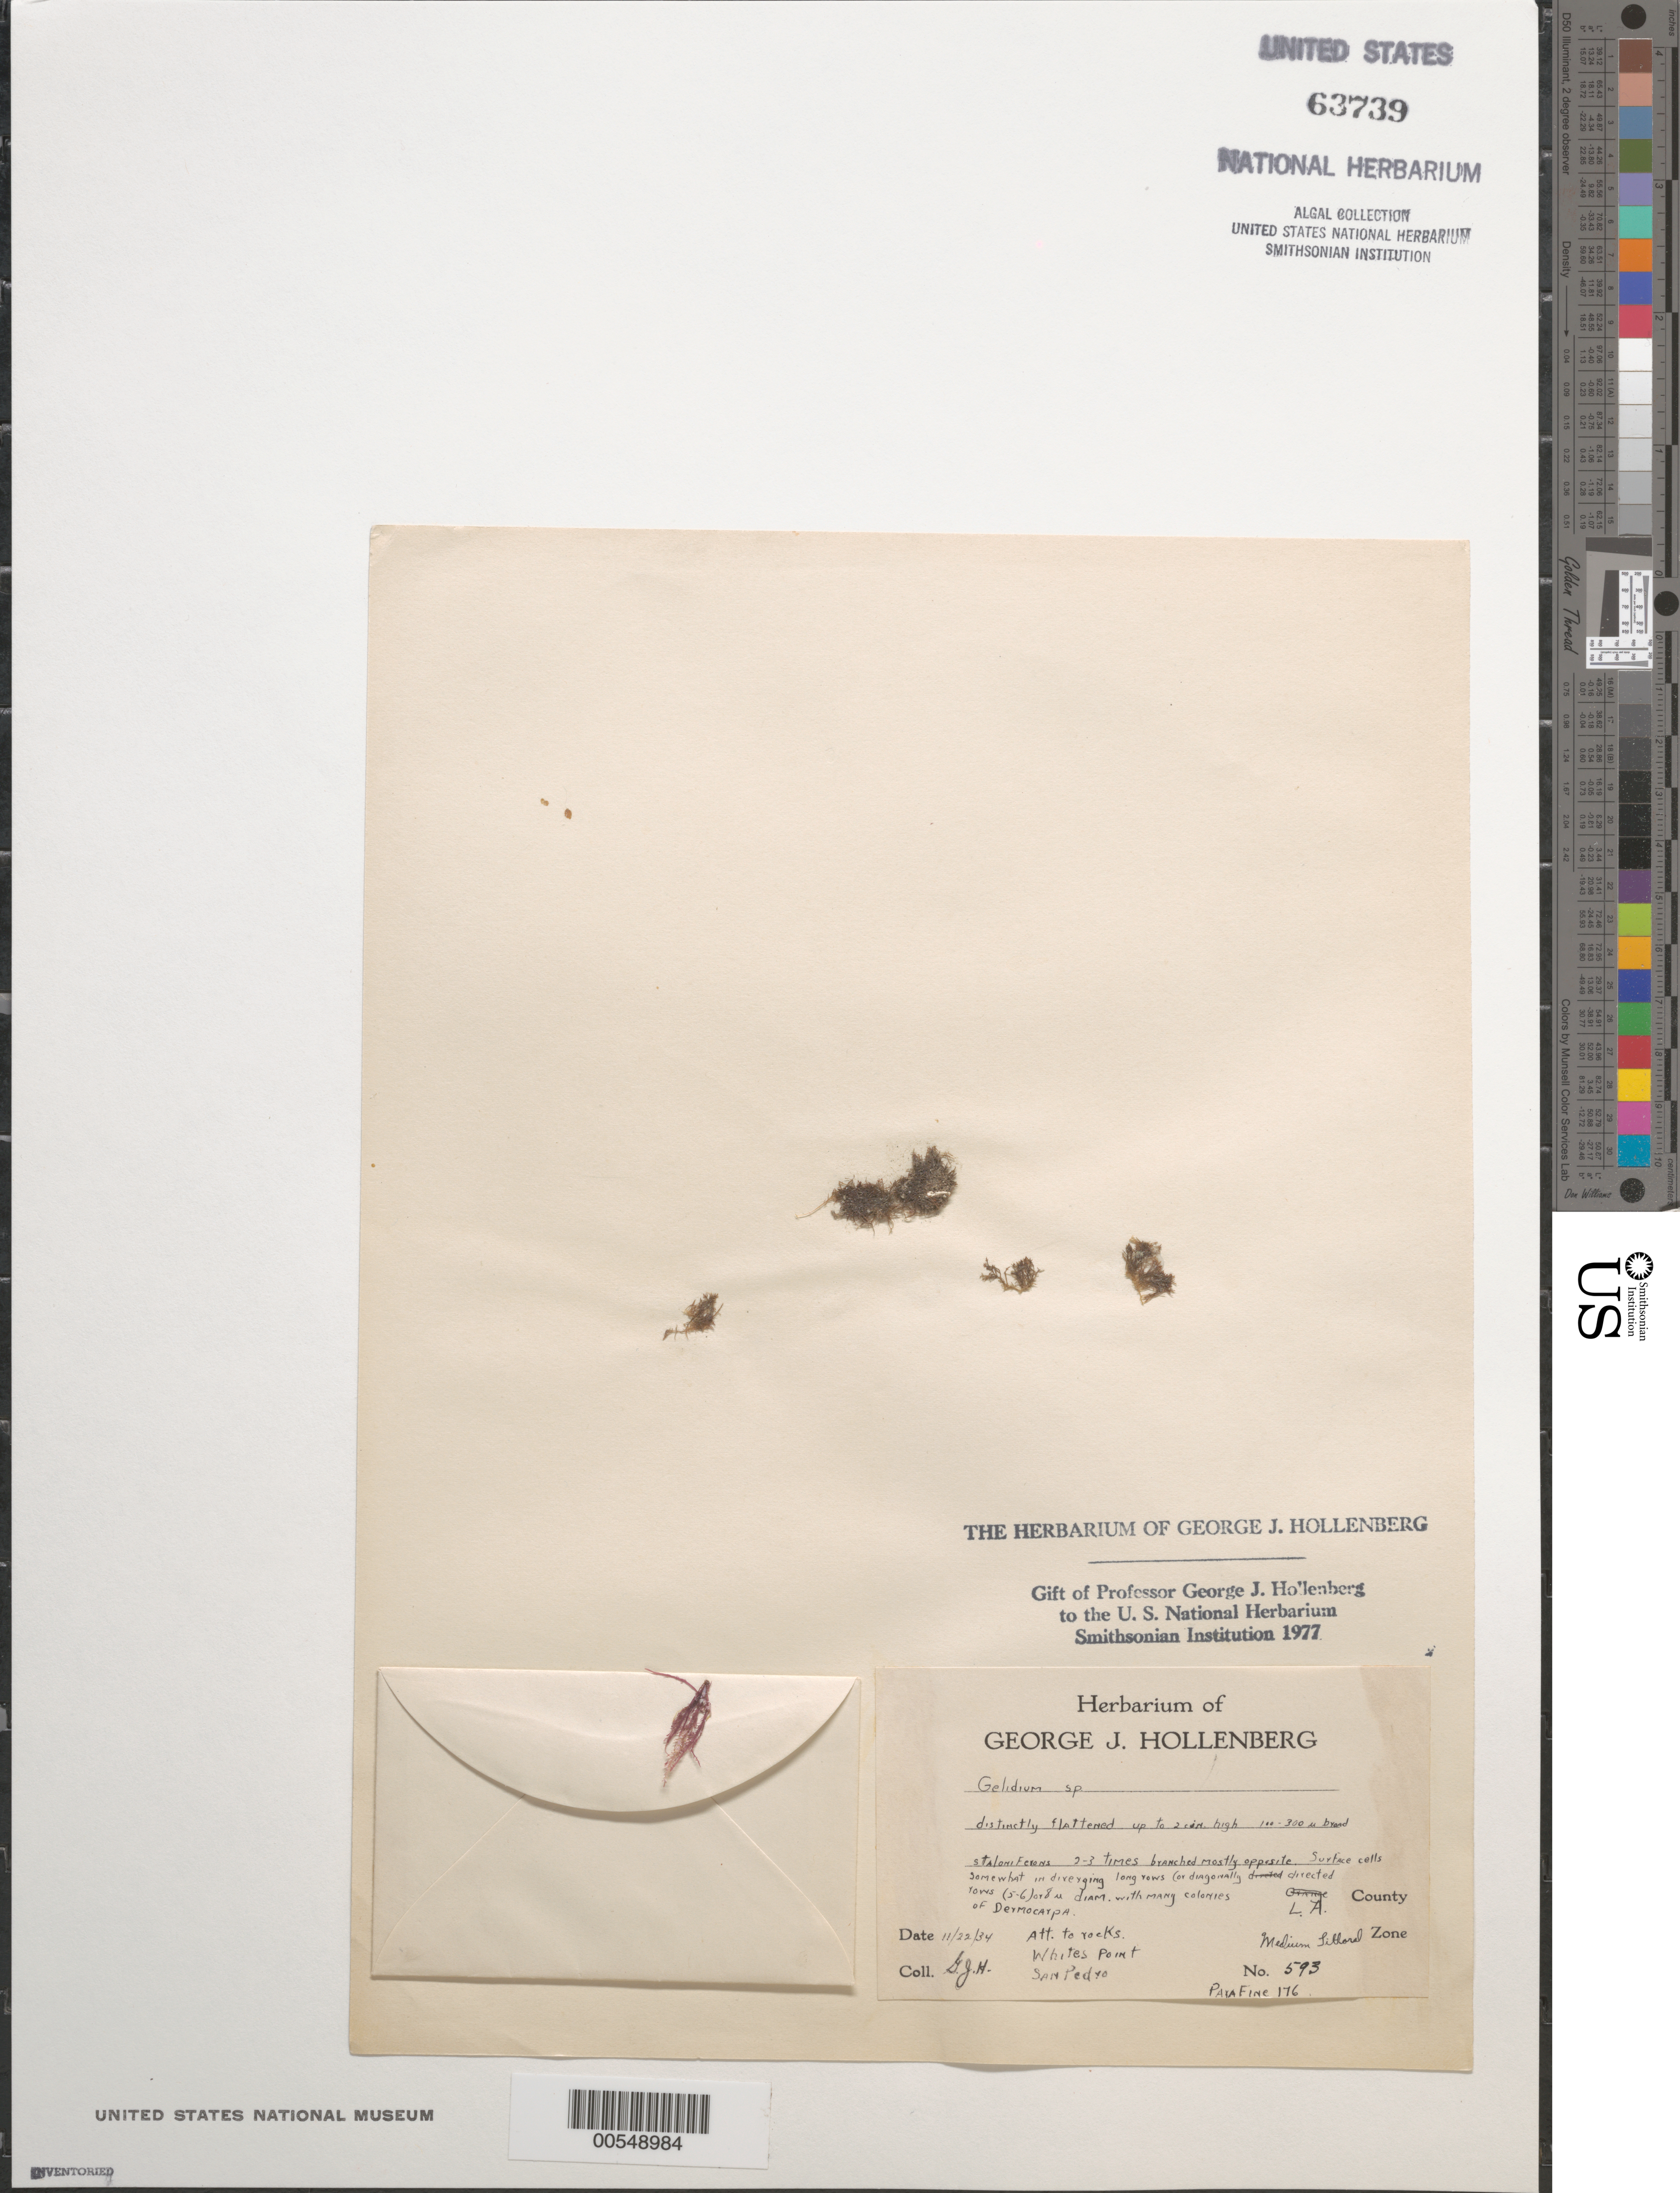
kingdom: Plantae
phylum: Rhodophyta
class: Florideophyceae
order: Gelidiales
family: Gelidiaceae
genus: Gelidium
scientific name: Gelidium sp.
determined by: Hollenberg, George J.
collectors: G. Hollenberg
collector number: GJH 593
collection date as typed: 22 Nov 1934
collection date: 1934-11-22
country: United States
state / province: California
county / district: Los Angeles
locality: White's Point, San Pedro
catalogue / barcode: US 63739